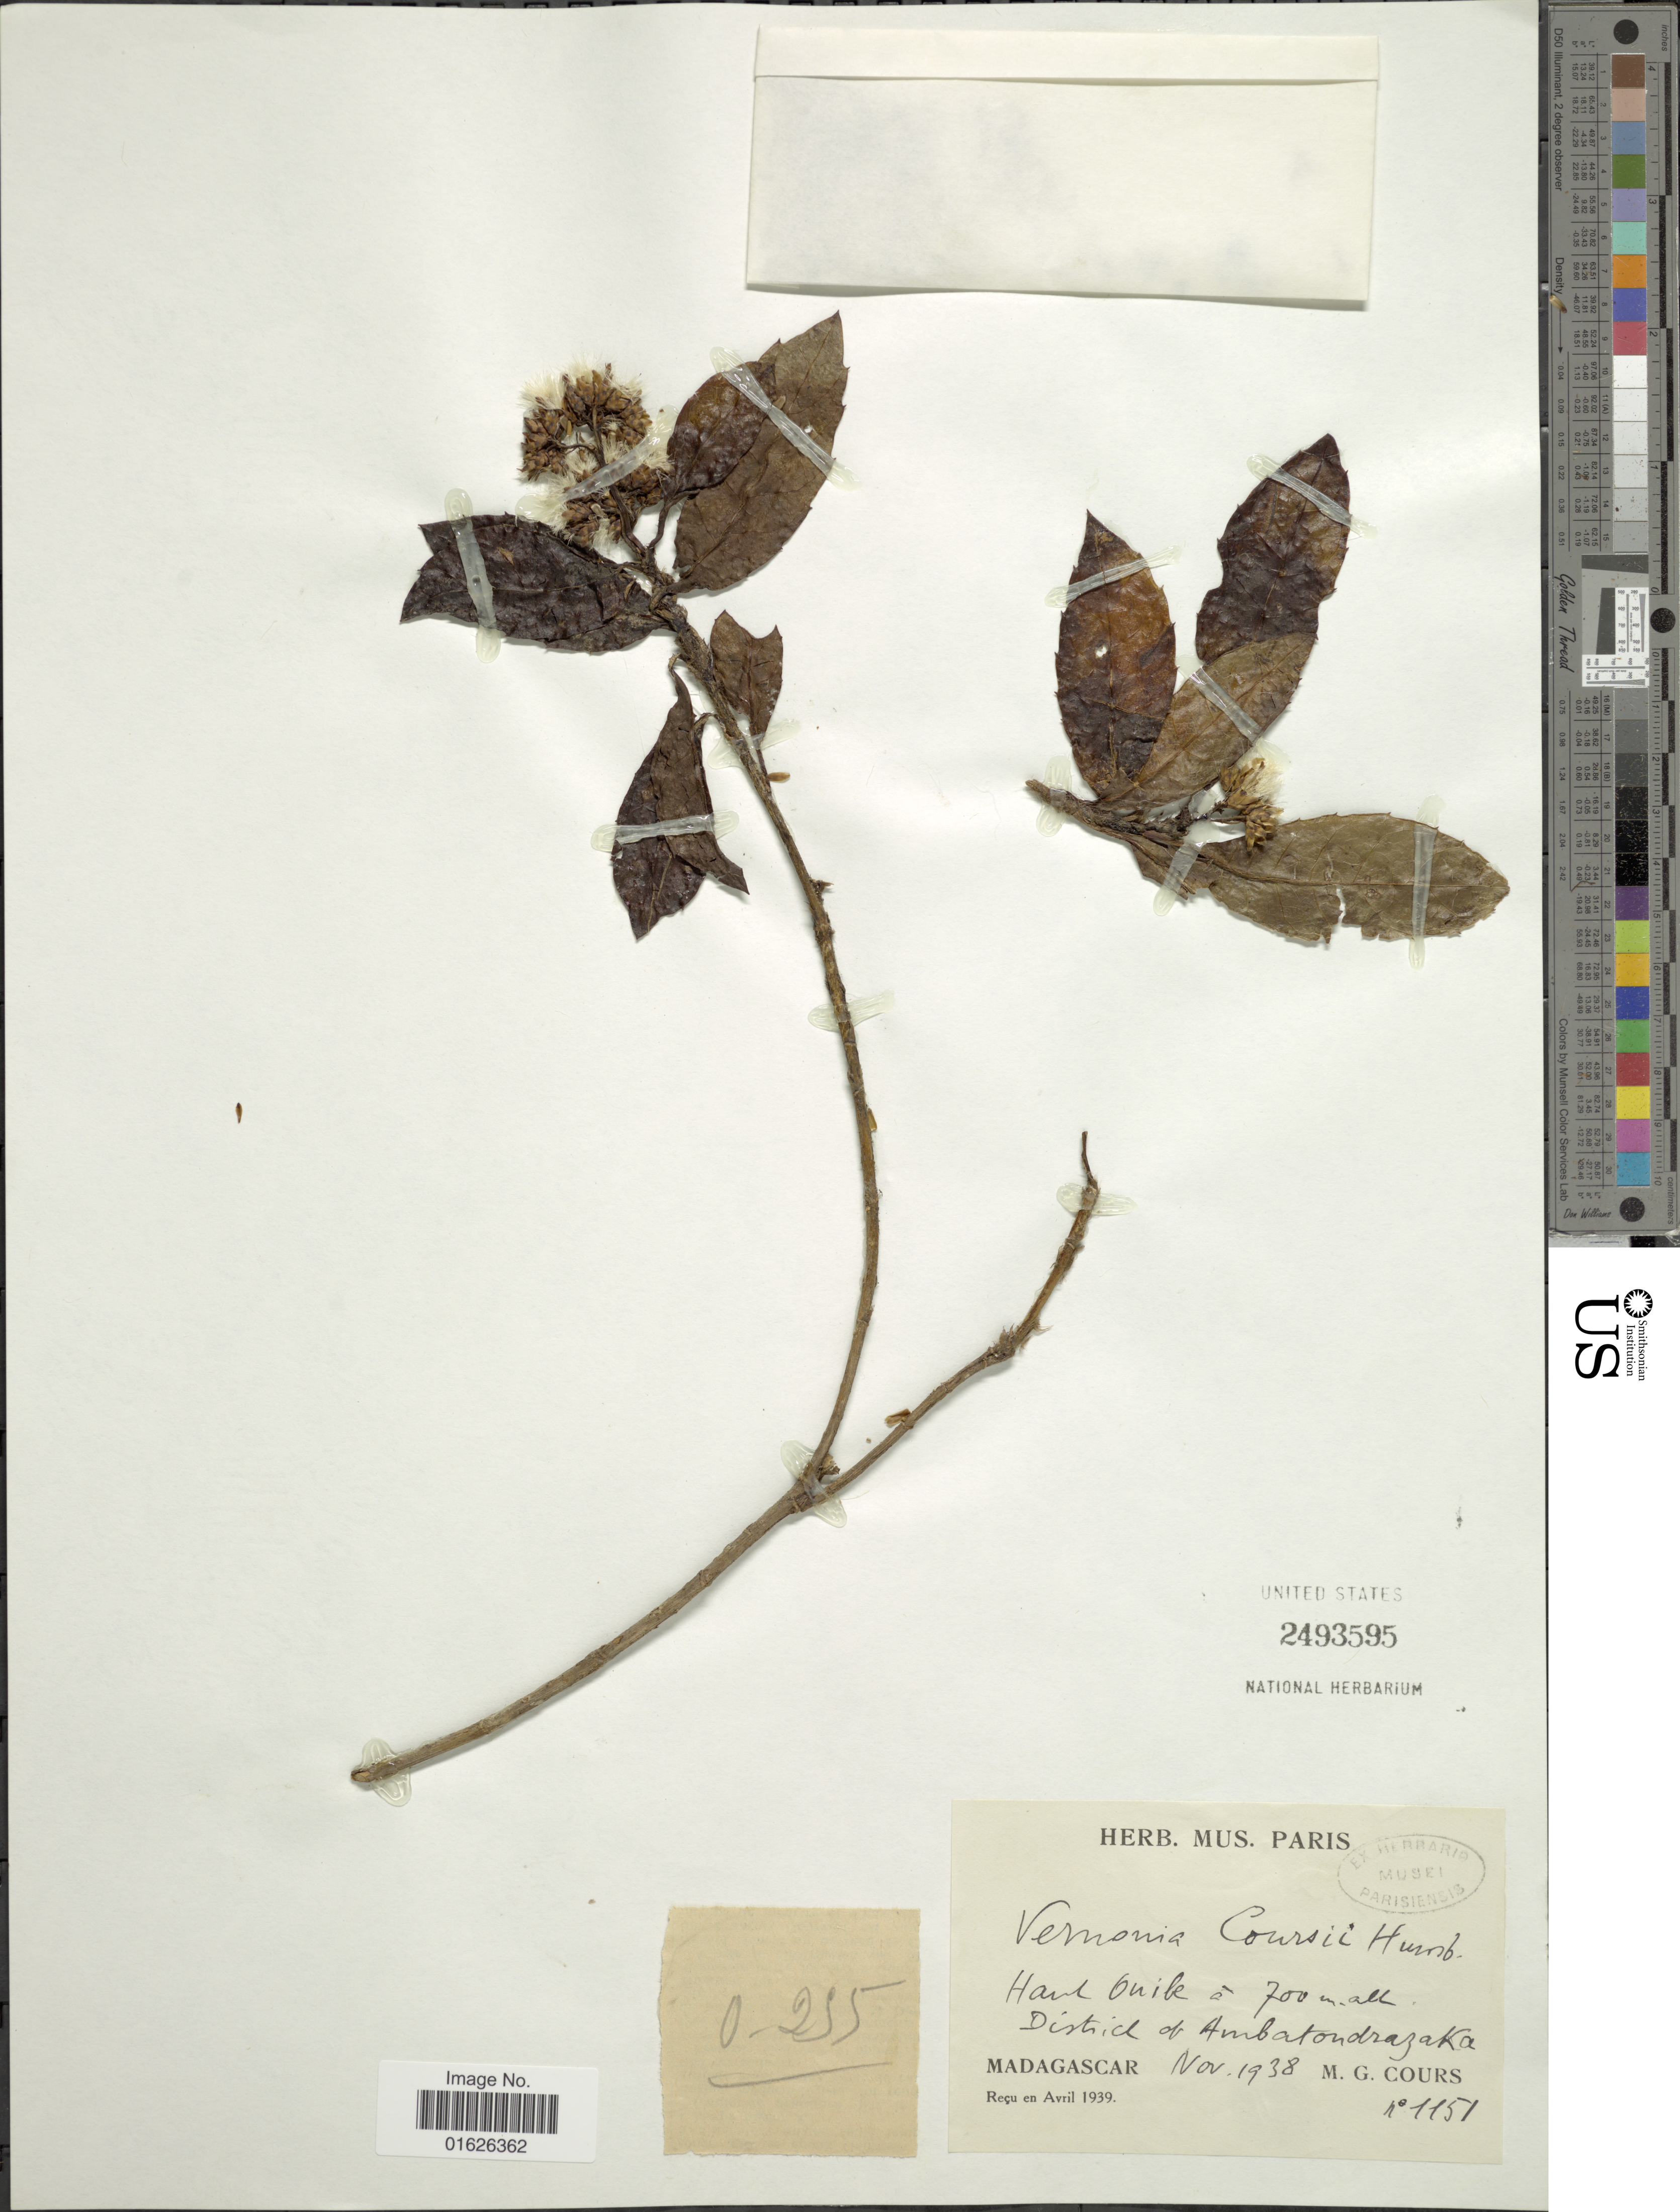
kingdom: Plantae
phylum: Tracheophyta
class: Magnoliopsida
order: Asterales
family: Asteraceae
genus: Gymnanthemum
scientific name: Gymnanthemum coursii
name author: (Humbert) H. Rob.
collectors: M. Cours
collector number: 1151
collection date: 1938-11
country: Madagascar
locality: Haut Onibe. District of Ambatondrazaka.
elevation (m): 700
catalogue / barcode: US 2493595